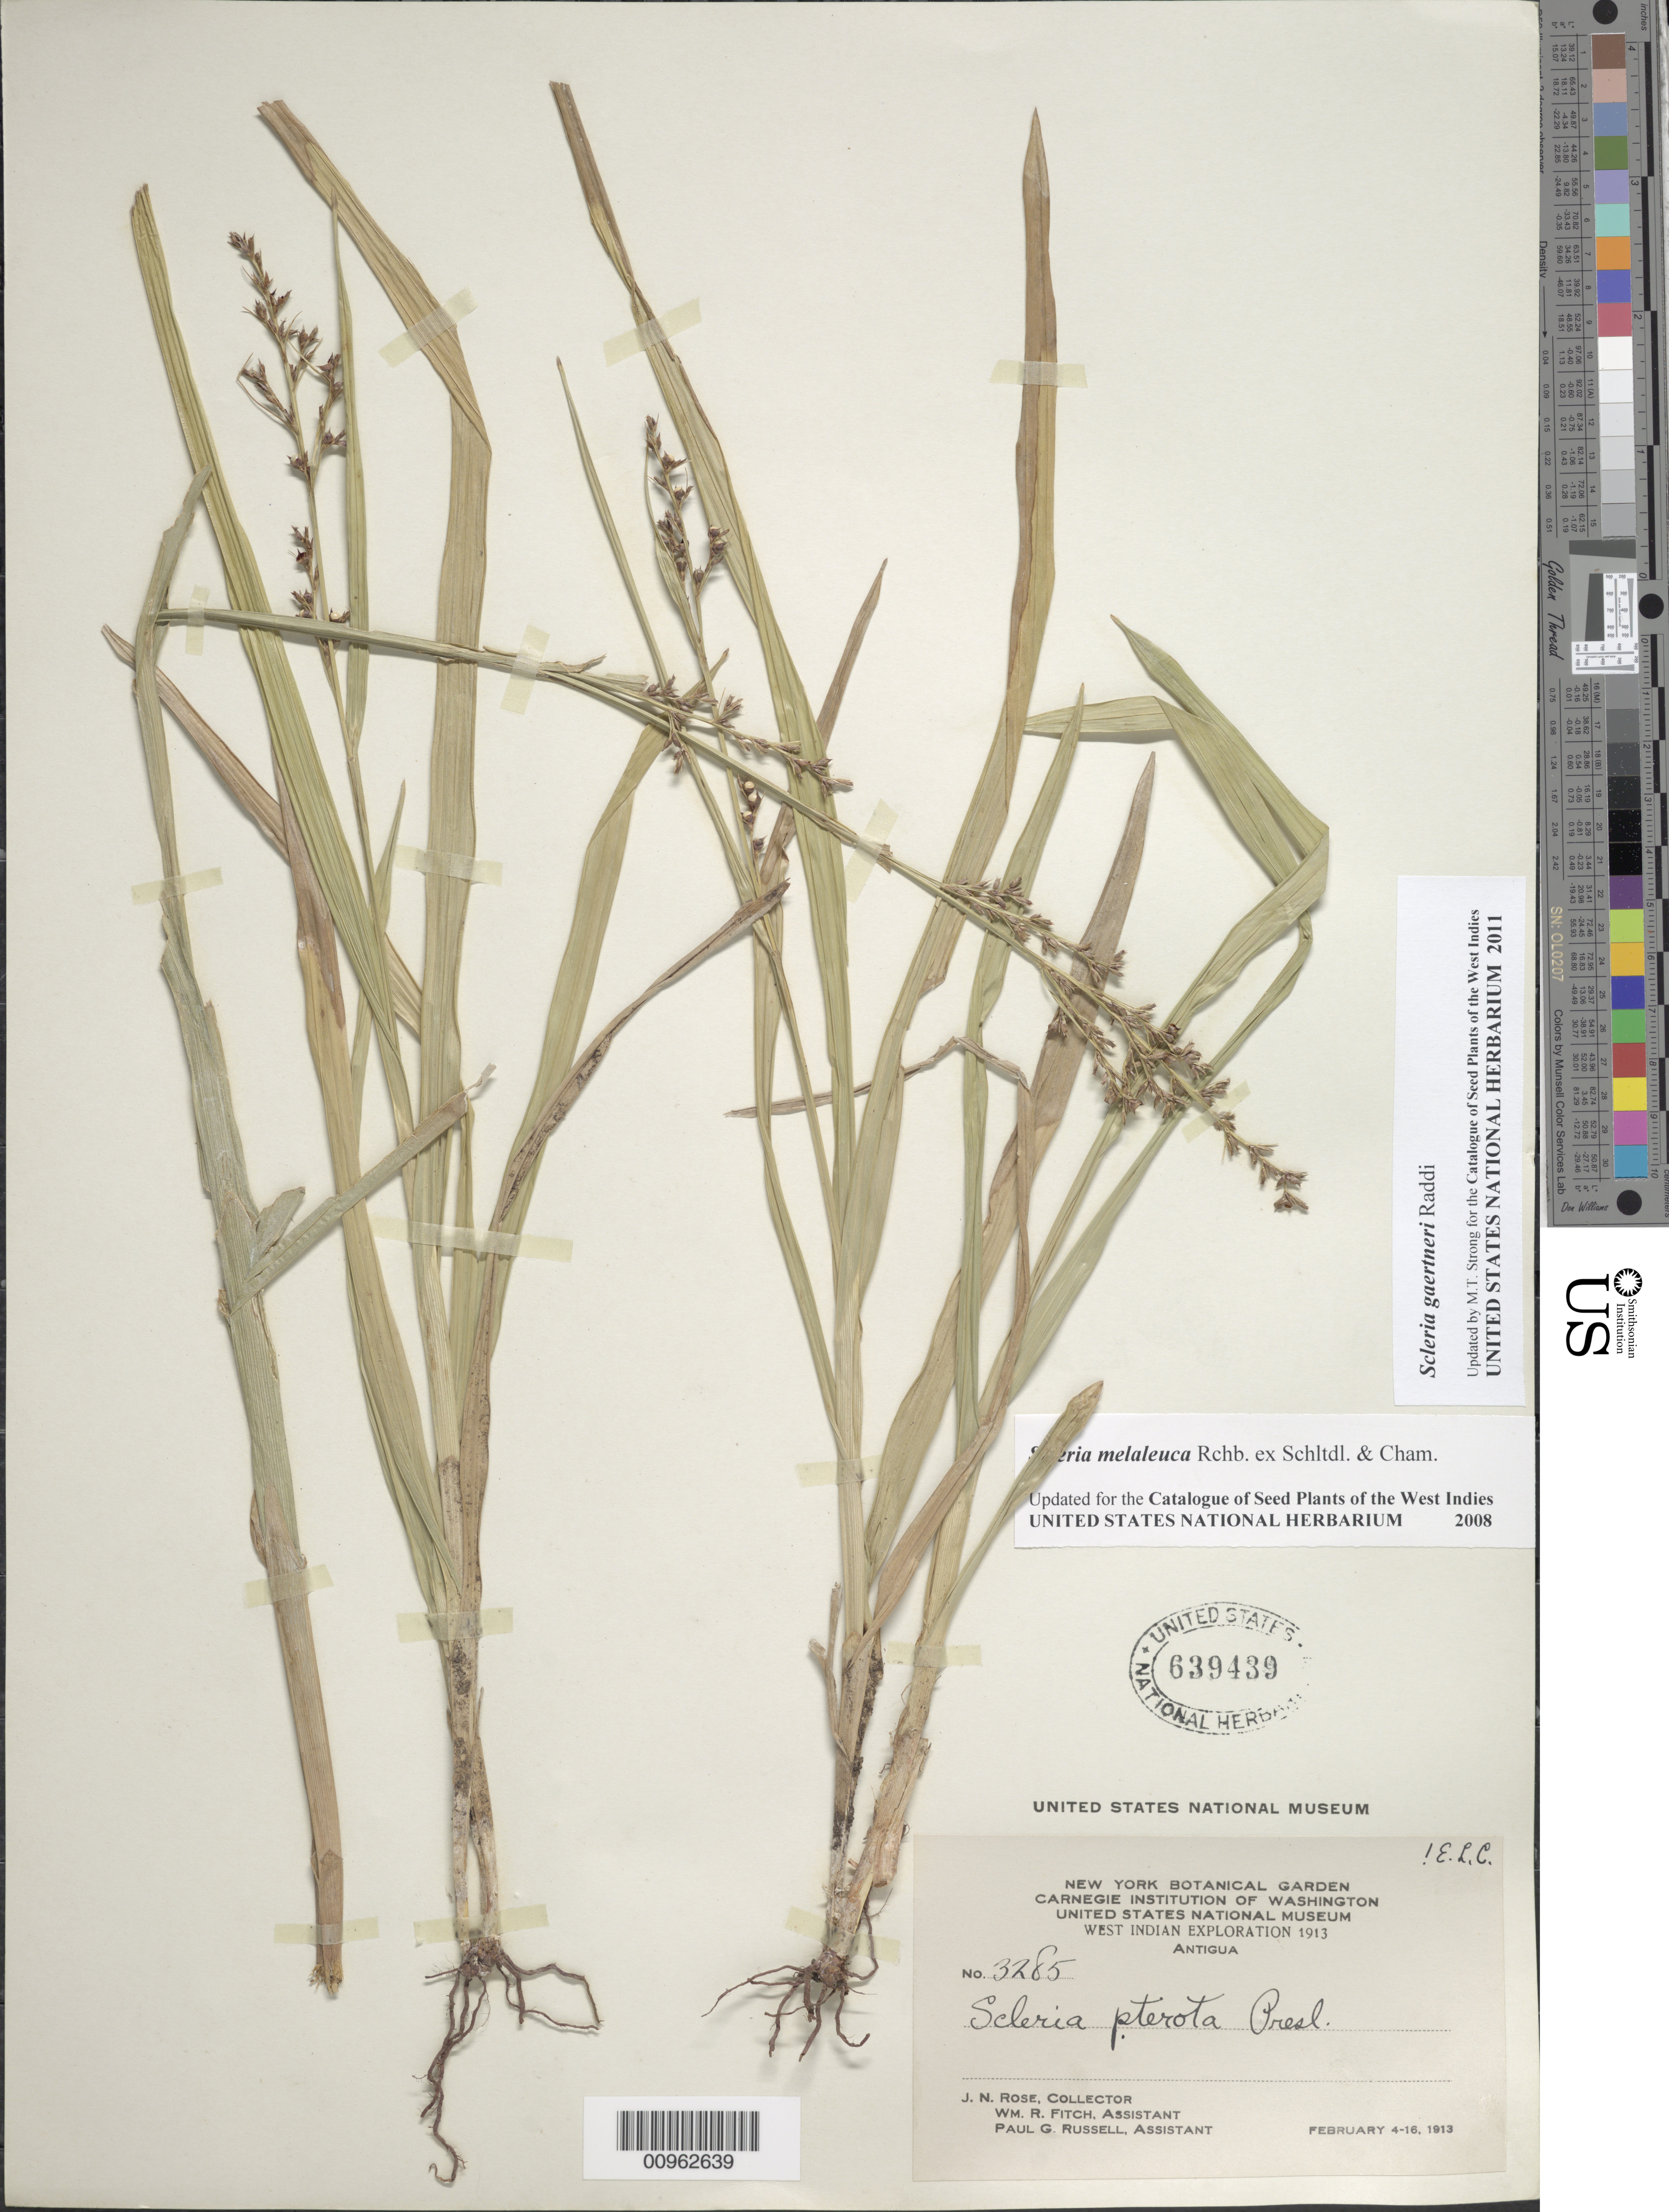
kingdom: Plantae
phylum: Tracheophyta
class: Liliopsida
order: Poales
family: Cyperaceae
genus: Scleria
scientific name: Scleria gaertneri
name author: Raddi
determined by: Strong, M. T., (US), Smithsonian Institution - National Museum of Natural History (UNITED STATES)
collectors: J. N. Rose, W. R. Fitch & P. G. Russell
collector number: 3285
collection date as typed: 04 Feb 1913 to 16 Feb 1913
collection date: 1913-02-04/1913-02-16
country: Antigua and Barbuda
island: Antigua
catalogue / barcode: US 639439